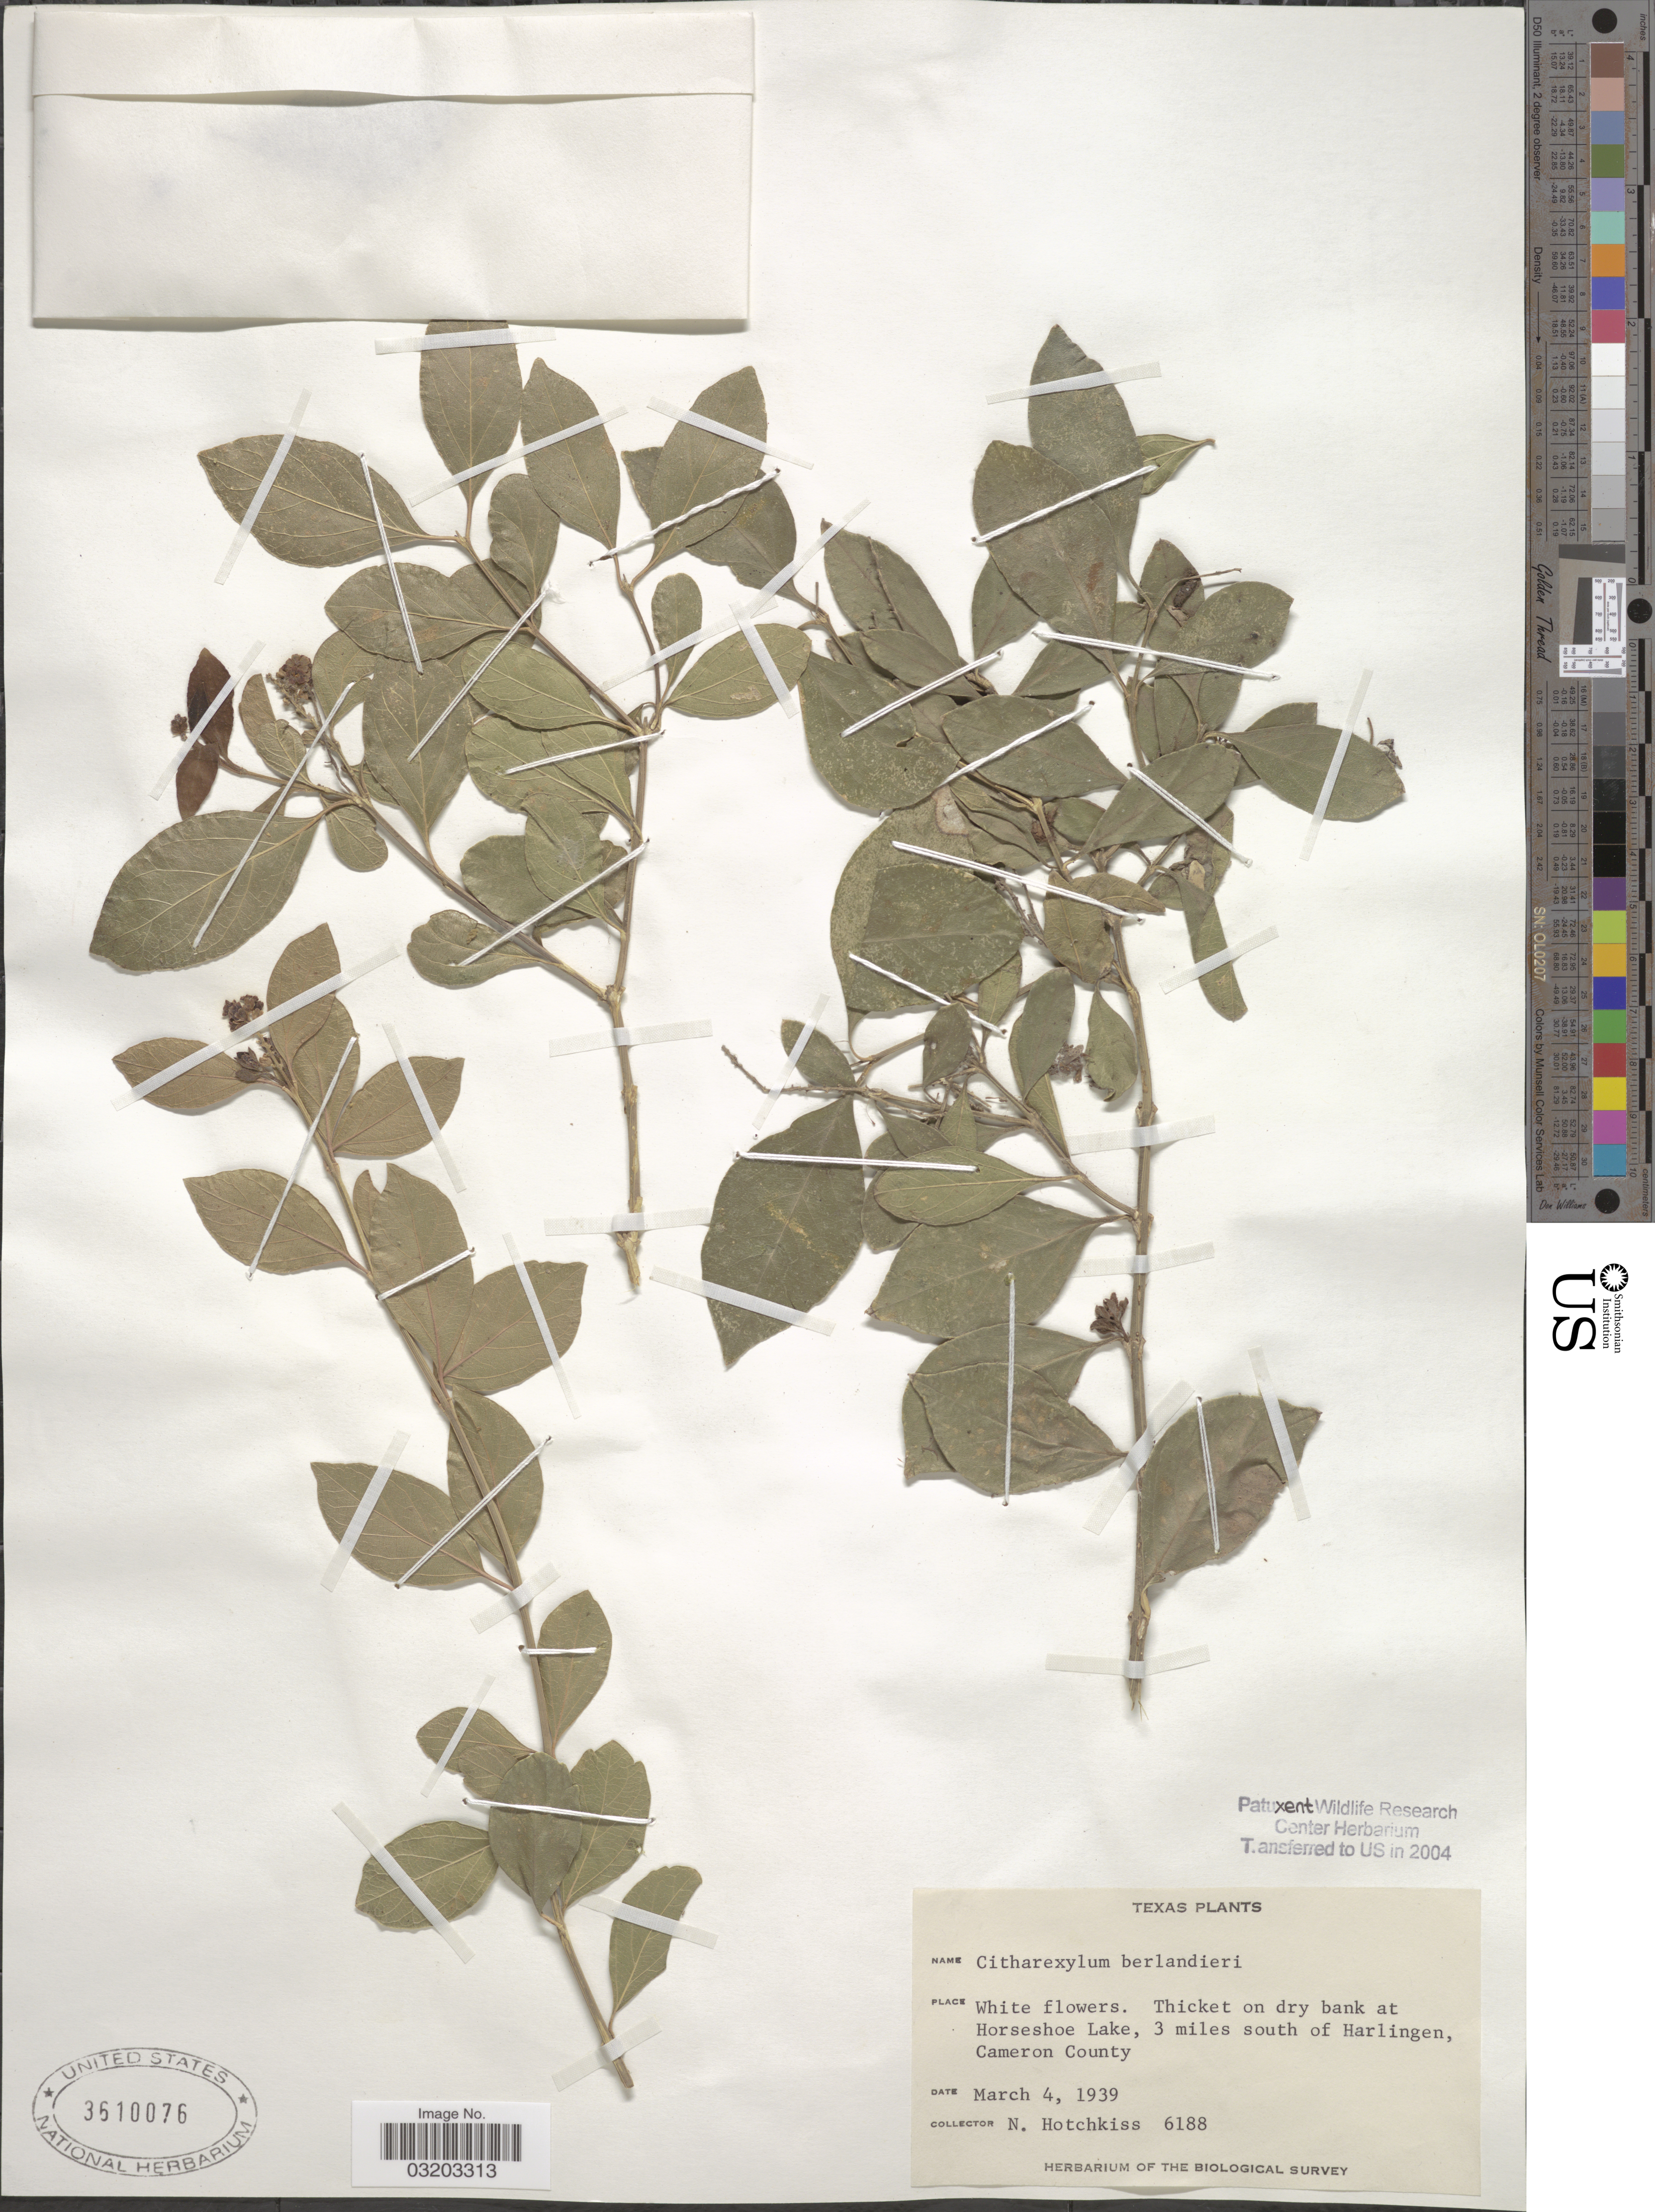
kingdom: Plantae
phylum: Tracheophyta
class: Magnoliopsida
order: Lamiales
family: Verbenaceae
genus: Citharexylum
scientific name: Citharexylum berlandieri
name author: B.L. Rob.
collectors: N. Hotchkiss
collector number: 6188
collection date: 1939-03-04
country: United States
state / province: Texas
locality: Thicket on dry bank at Horseshoe Lake, 3 miles south of Harlingen, Cameron County.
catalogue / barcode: US 3610076